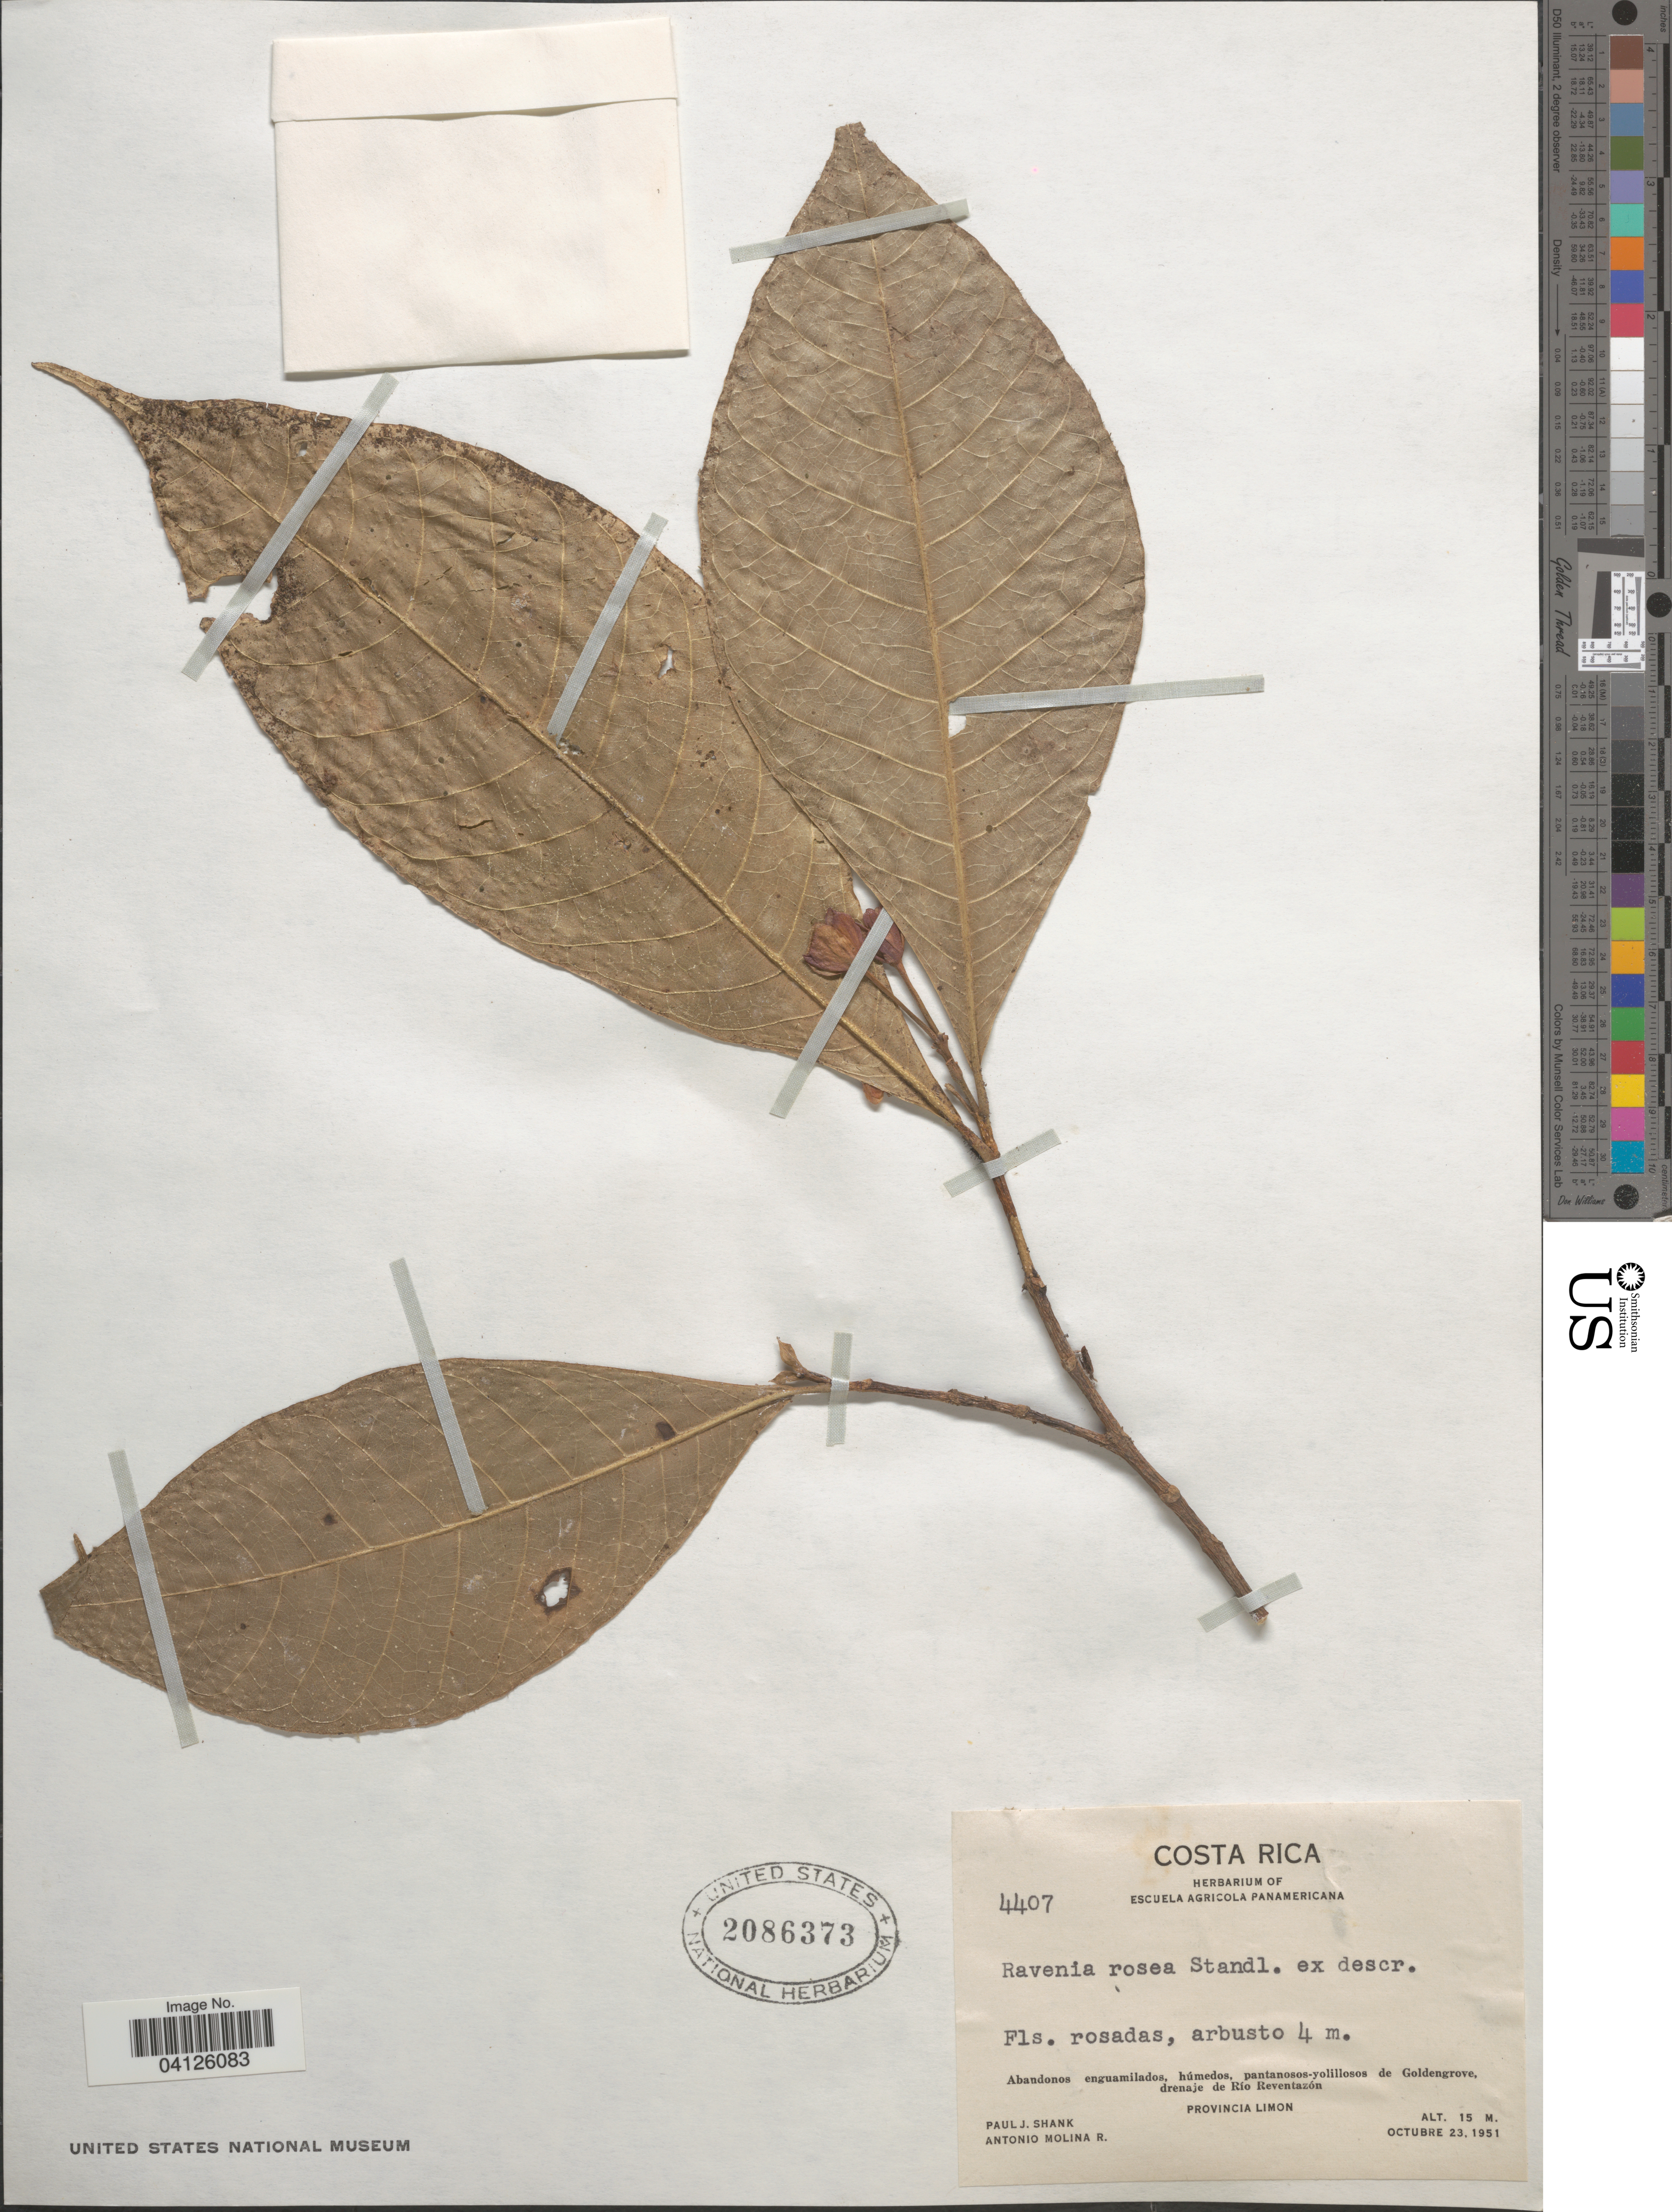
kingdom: Plantae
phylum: Tracheophyta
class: Magnoliopsida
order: Sapindales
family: Rutaceae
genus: Ravenia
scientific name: Ravenia rosea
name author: Standl.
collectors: P. J. Shank & A. Molina R.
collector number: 4407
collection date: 1951-10-23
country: Costa Rica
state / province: Limón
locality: Pantanosos-yolillosos de Goldengrove, drenaje de Río Reventazón.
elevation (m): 15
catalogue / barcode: US 2086373